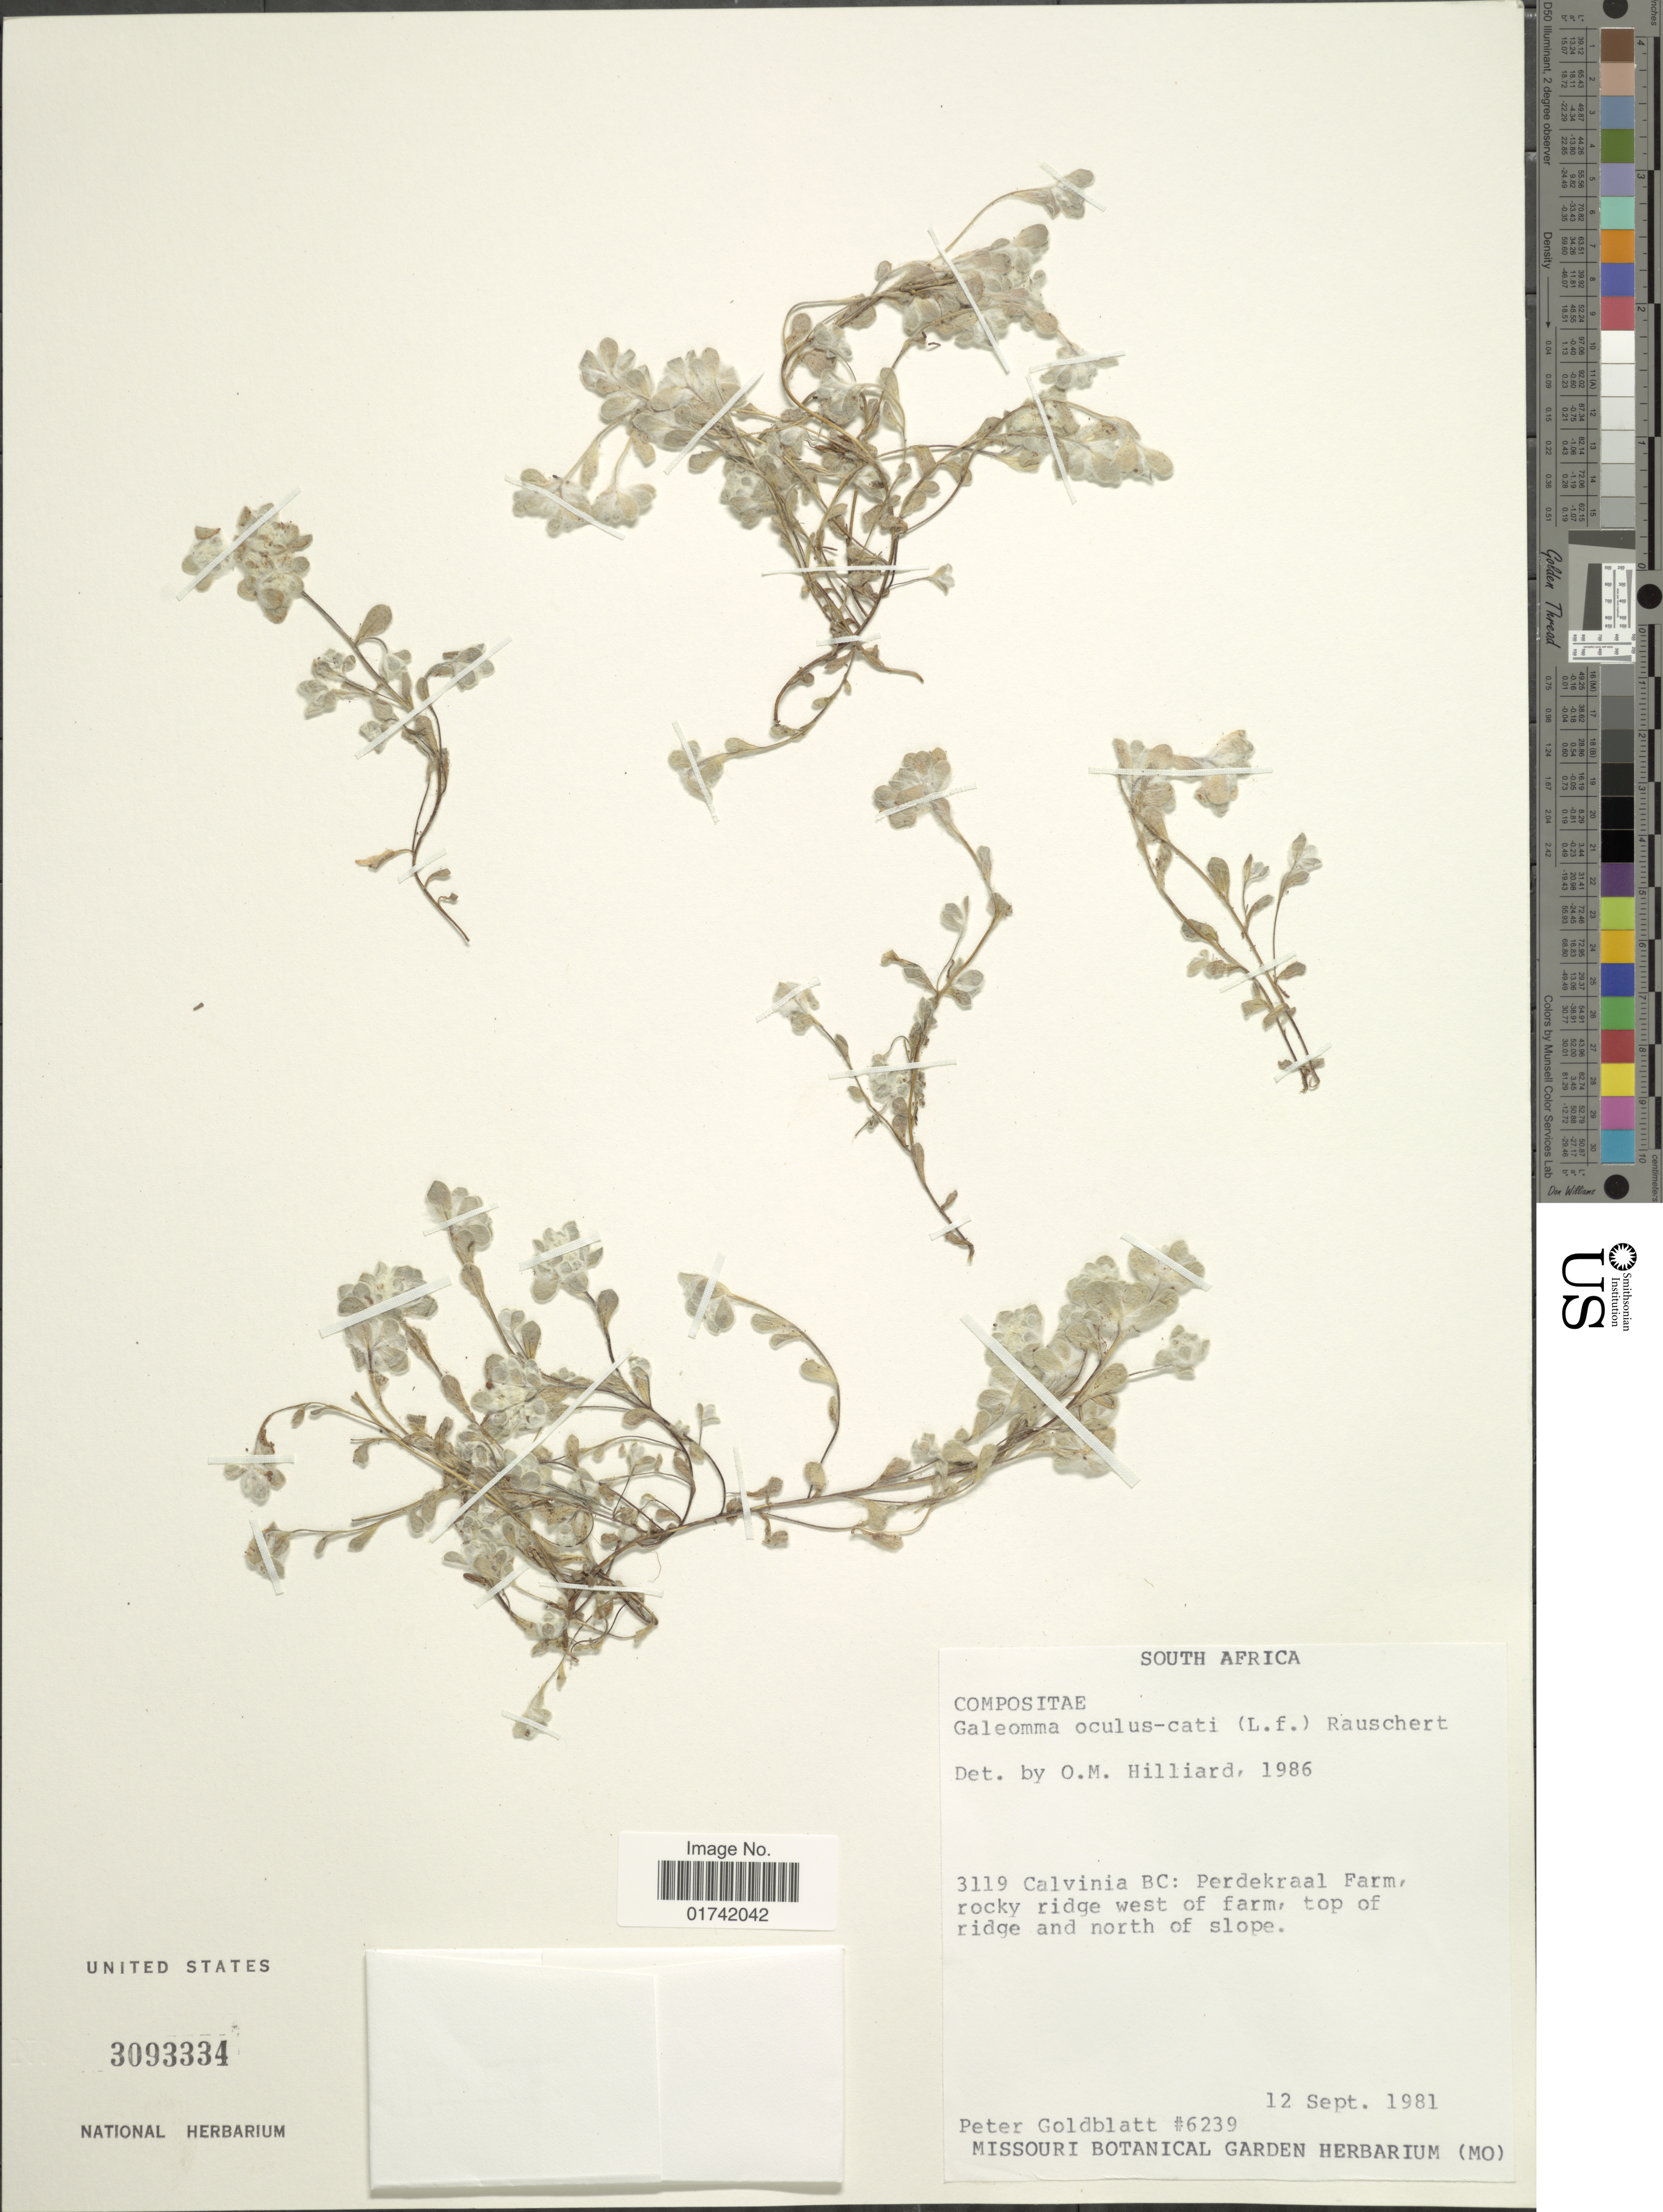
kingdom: Plantae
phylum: Tracheophyta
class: Magnoliopsida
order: Asterales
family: Asteraceae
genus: Galeomma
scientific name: Galeomma oculus-cati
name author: (L. f.) Rauschert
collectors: P. Goldblatt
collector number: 6239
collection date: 1981-09-12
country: South Africa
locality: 3119 Calvinia BC: Perdekraal Farm, rocky ridge west of farm, top of ridge and north of slope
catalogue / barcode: US 3093334